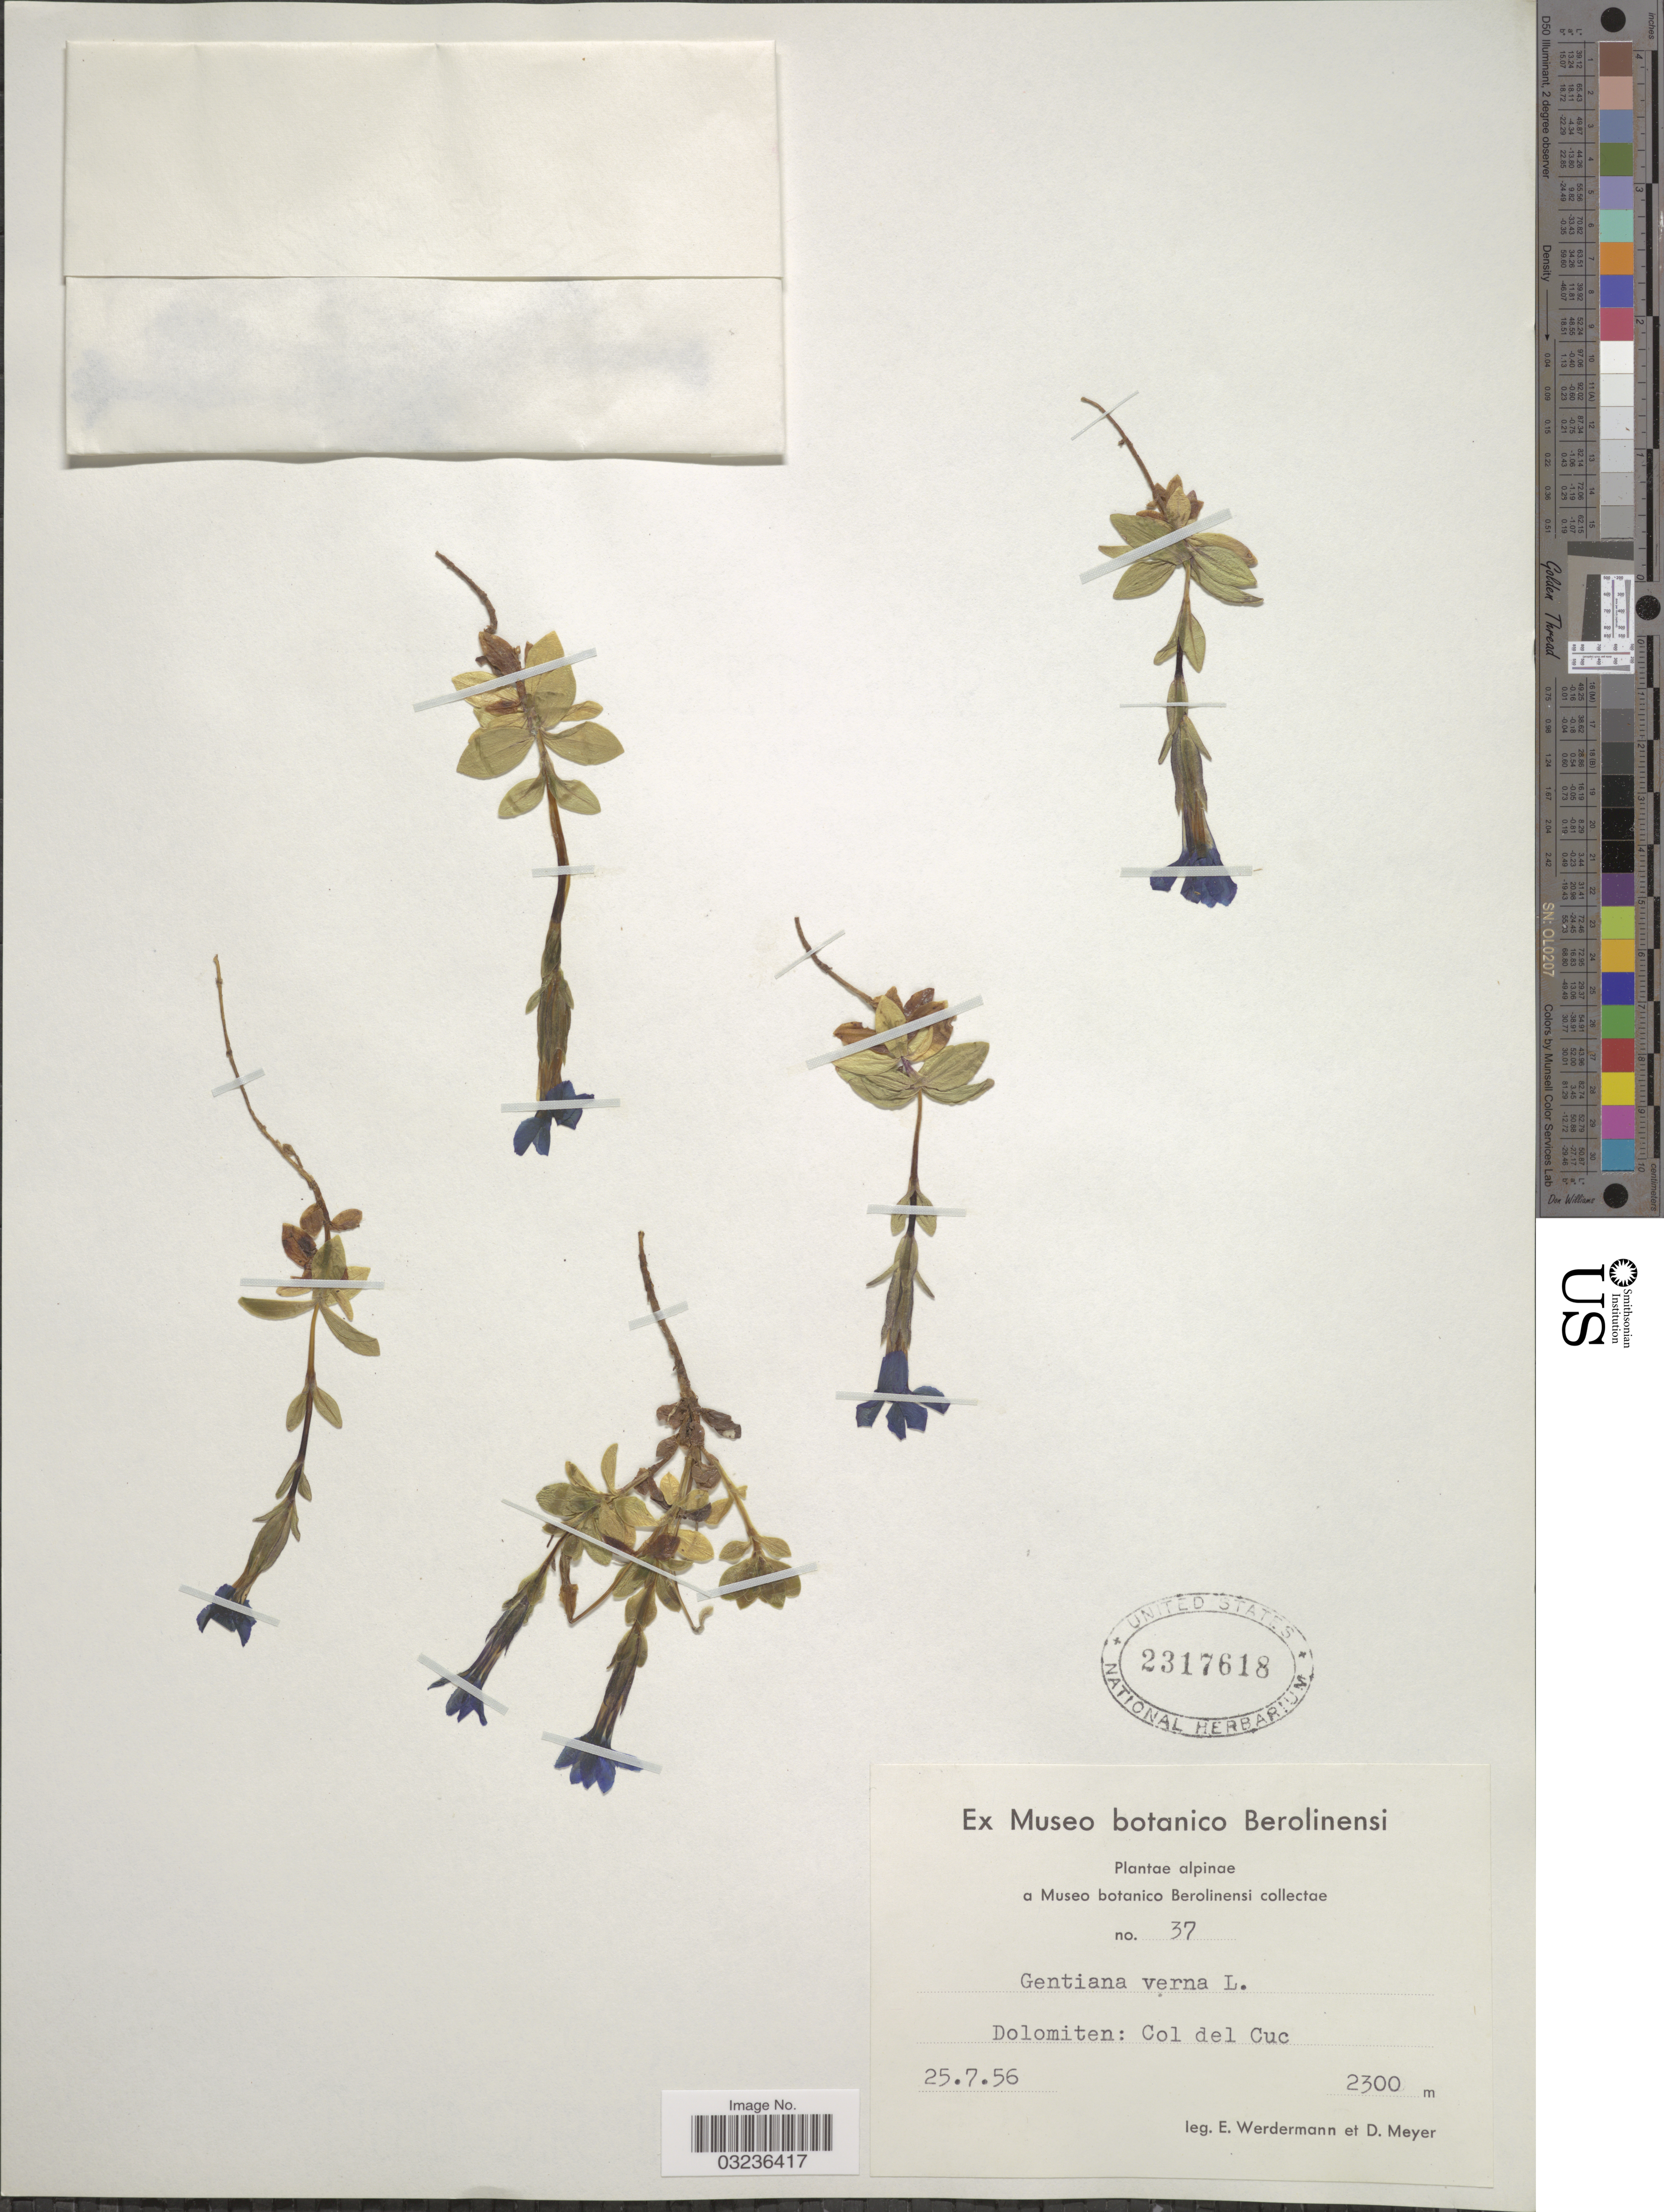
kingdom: Plantae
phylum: Tracheophyta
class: Magnoliopsida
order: Gentianales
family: Gentianaceae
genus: Gentiana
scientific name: Gentiana verna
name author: L.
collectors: E. Werdermann & D. Meyer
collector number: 37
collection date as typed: Transcribed d/m/y: 25/7/56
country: Italy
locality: Dolomiten: Col del Cuc.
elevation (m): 2300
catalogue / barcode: US 2317618